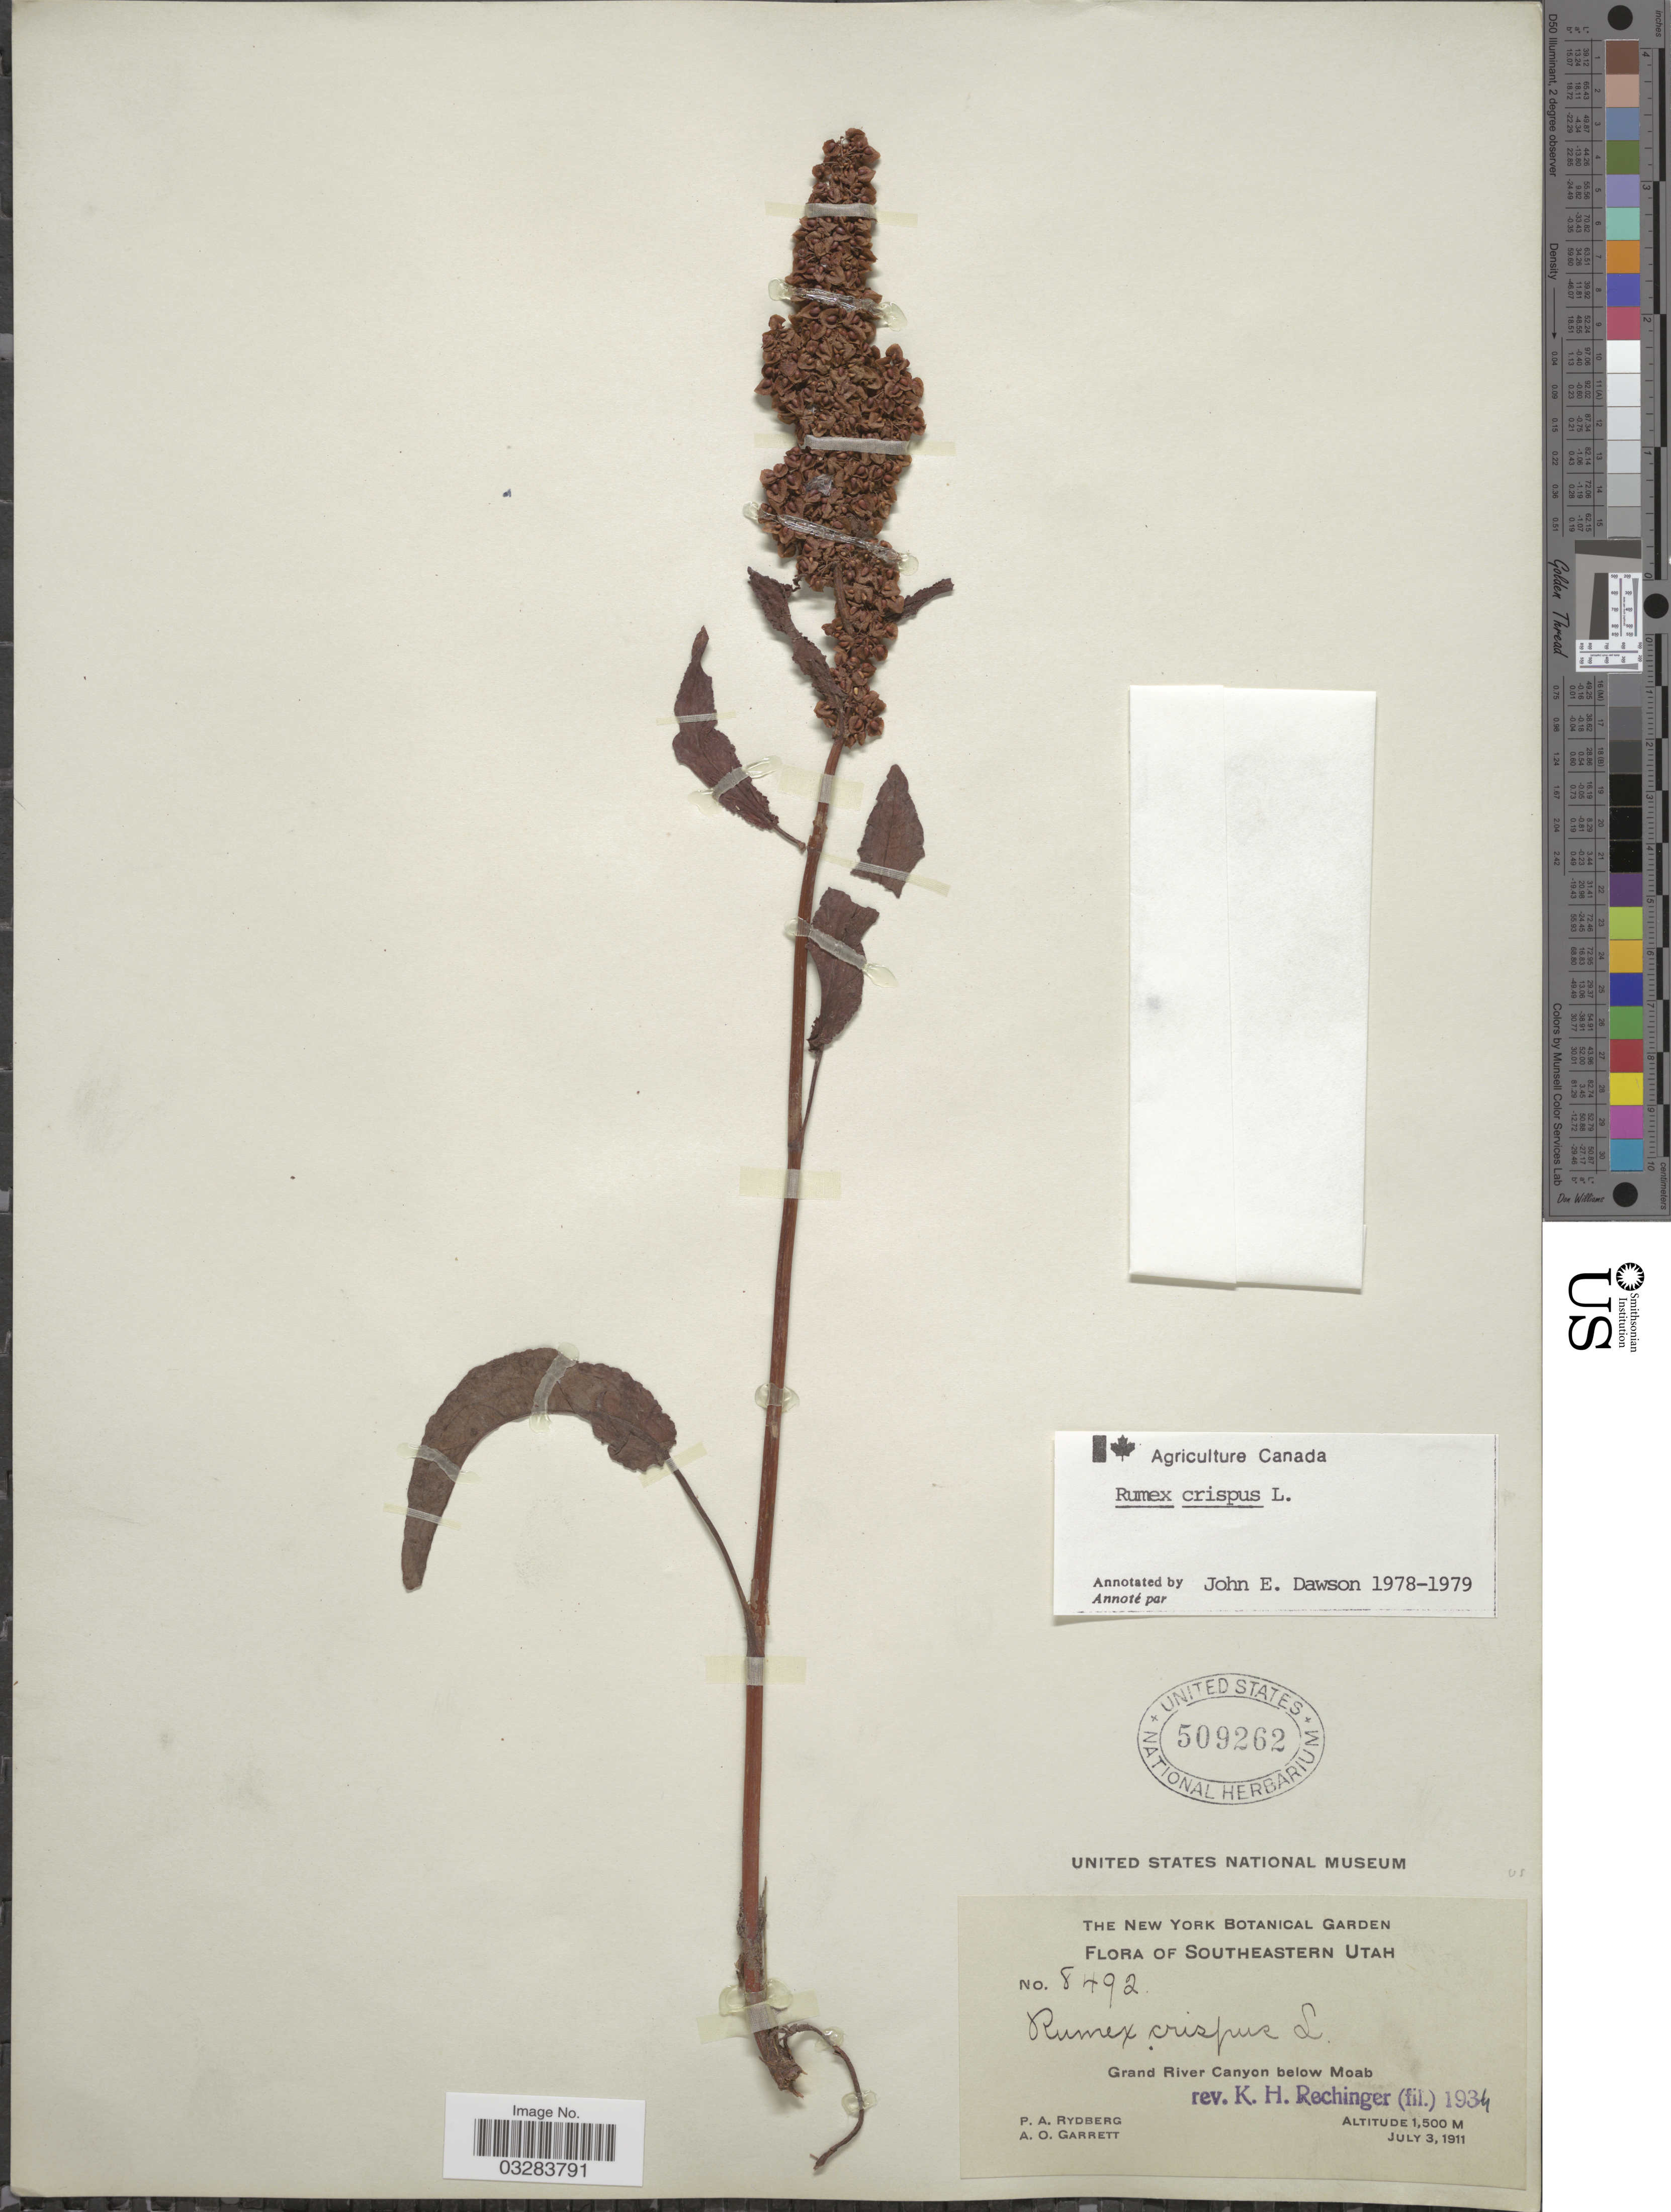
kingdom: Plantae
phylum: Tracheophyta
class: Magnoliopsida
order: Caryophyllales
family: Polygonaceae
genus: Rumex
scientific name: Rumex crispus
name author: L.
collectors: P. A. Rydberg & A. O. Garrett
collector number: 8492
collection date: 1911-07-03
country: United States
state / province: Utah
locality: Southeastern Utah, Grand River Canyon below Moab.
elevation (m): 1500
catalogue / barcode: US 509262